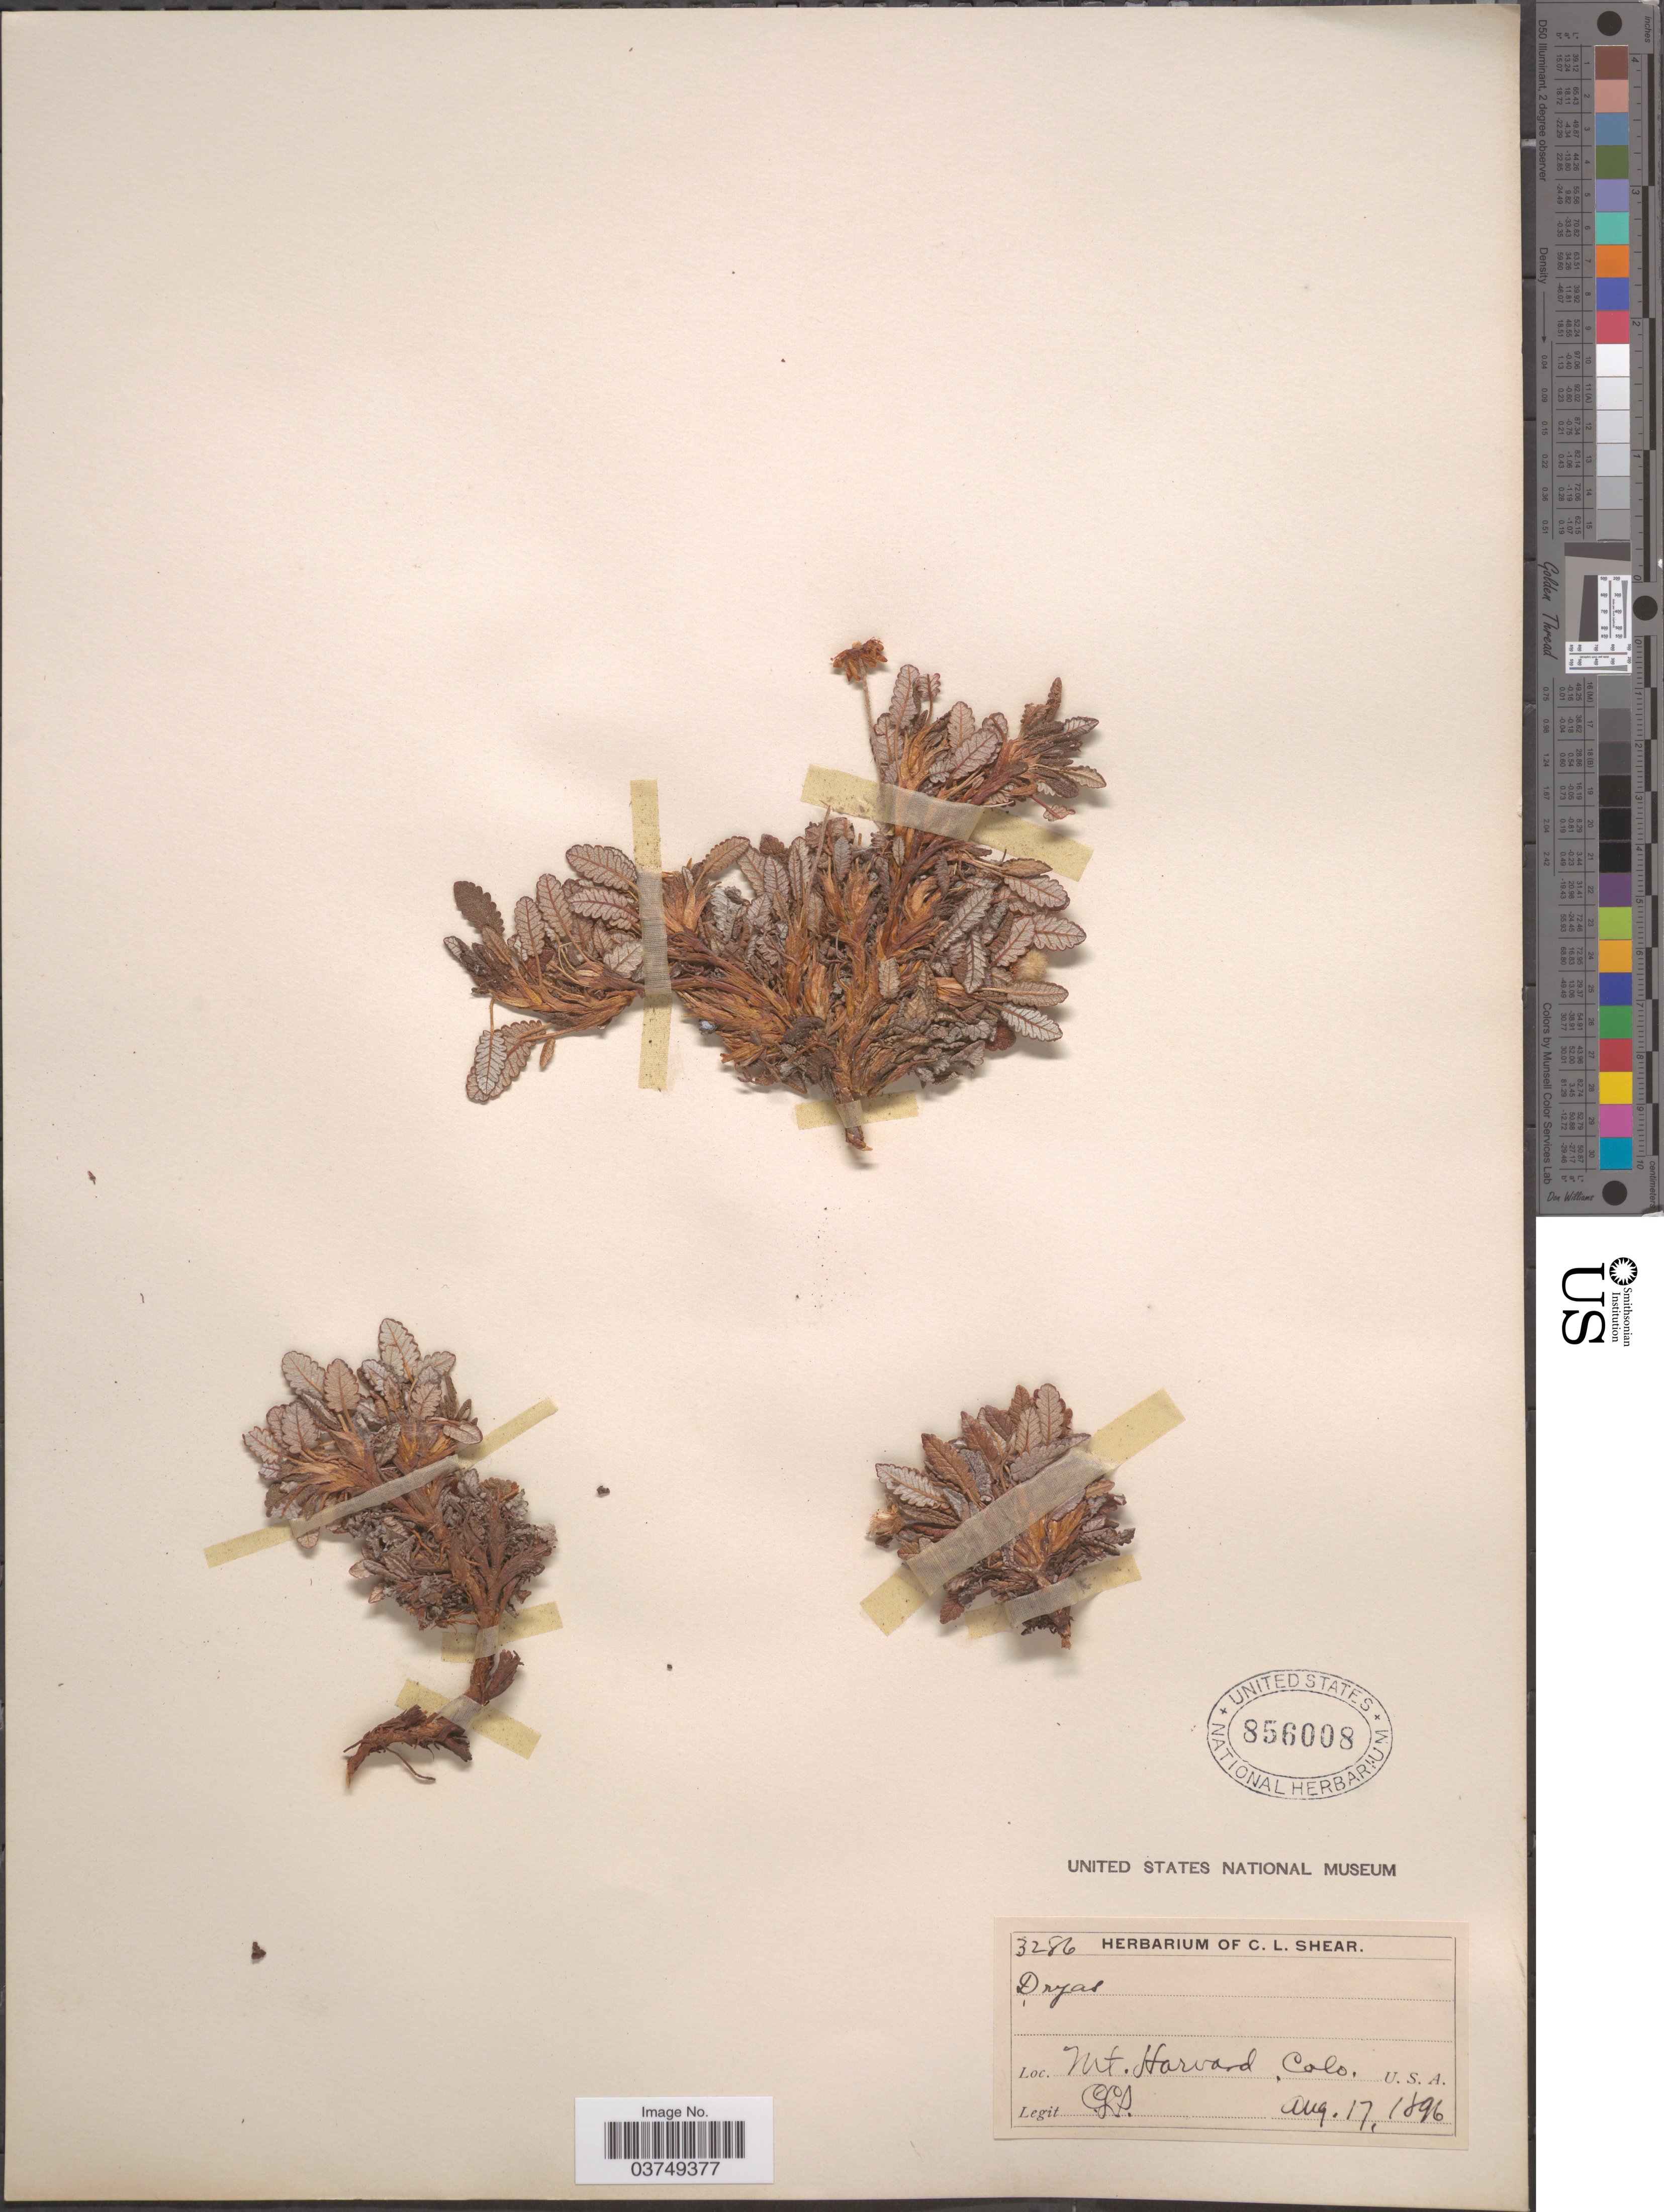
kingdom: Plantae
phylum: Tracheophyta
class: Magnoliopsida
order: Rosales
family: Rosaceae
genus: Dryas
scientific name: Dryas hookeriana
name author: Juz.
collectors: C. L. Shear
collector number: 3286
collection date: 1896-08-17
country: United States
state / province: Colorado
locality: Mt. Harvard.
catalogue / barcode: US 856008